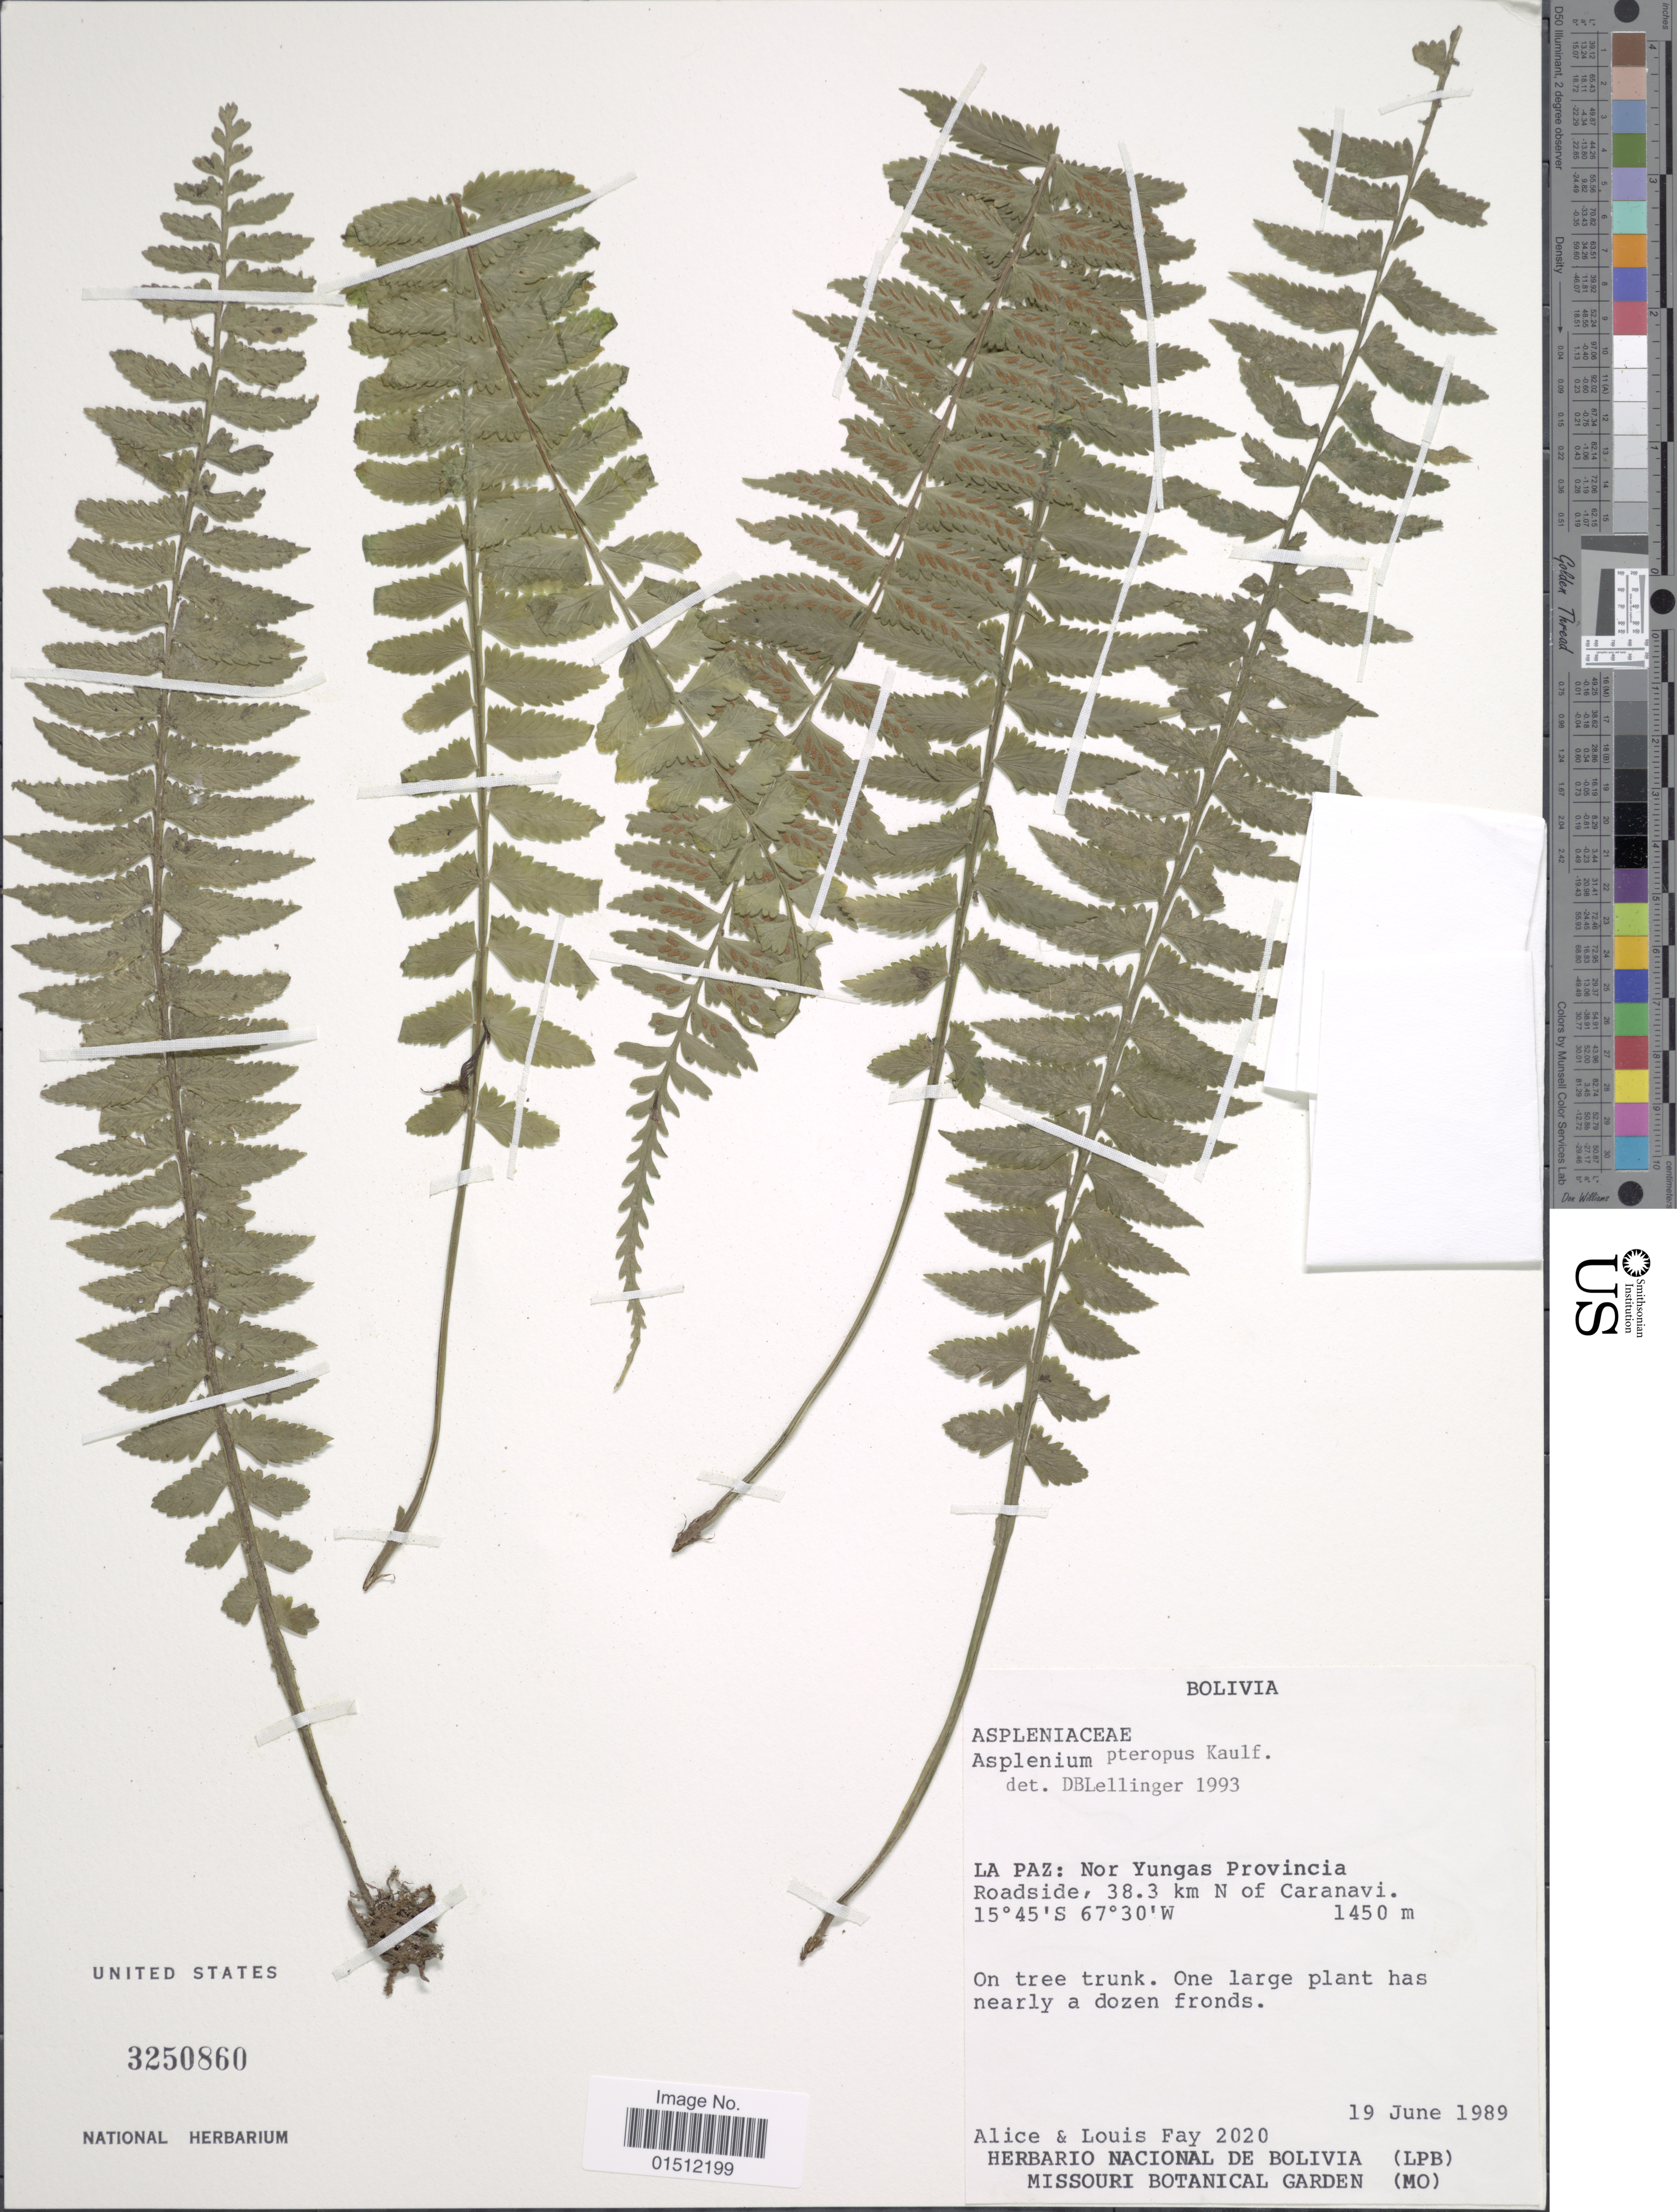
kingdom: Plantae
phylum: Tracheophyta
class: Polypodiopsida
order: Polypodiales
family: Aspleniaceae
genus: Asplenium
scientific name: Asplenium pteropus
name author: Kaulf.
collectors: A. Fay & L. Fay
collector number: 2020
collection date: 1989-06-19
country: Bolivia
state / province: La Paz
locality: Nor Yungas Provincia, Roadside, 38.3 km N of Caranavi.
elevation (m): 1450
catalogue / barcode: US 3250860